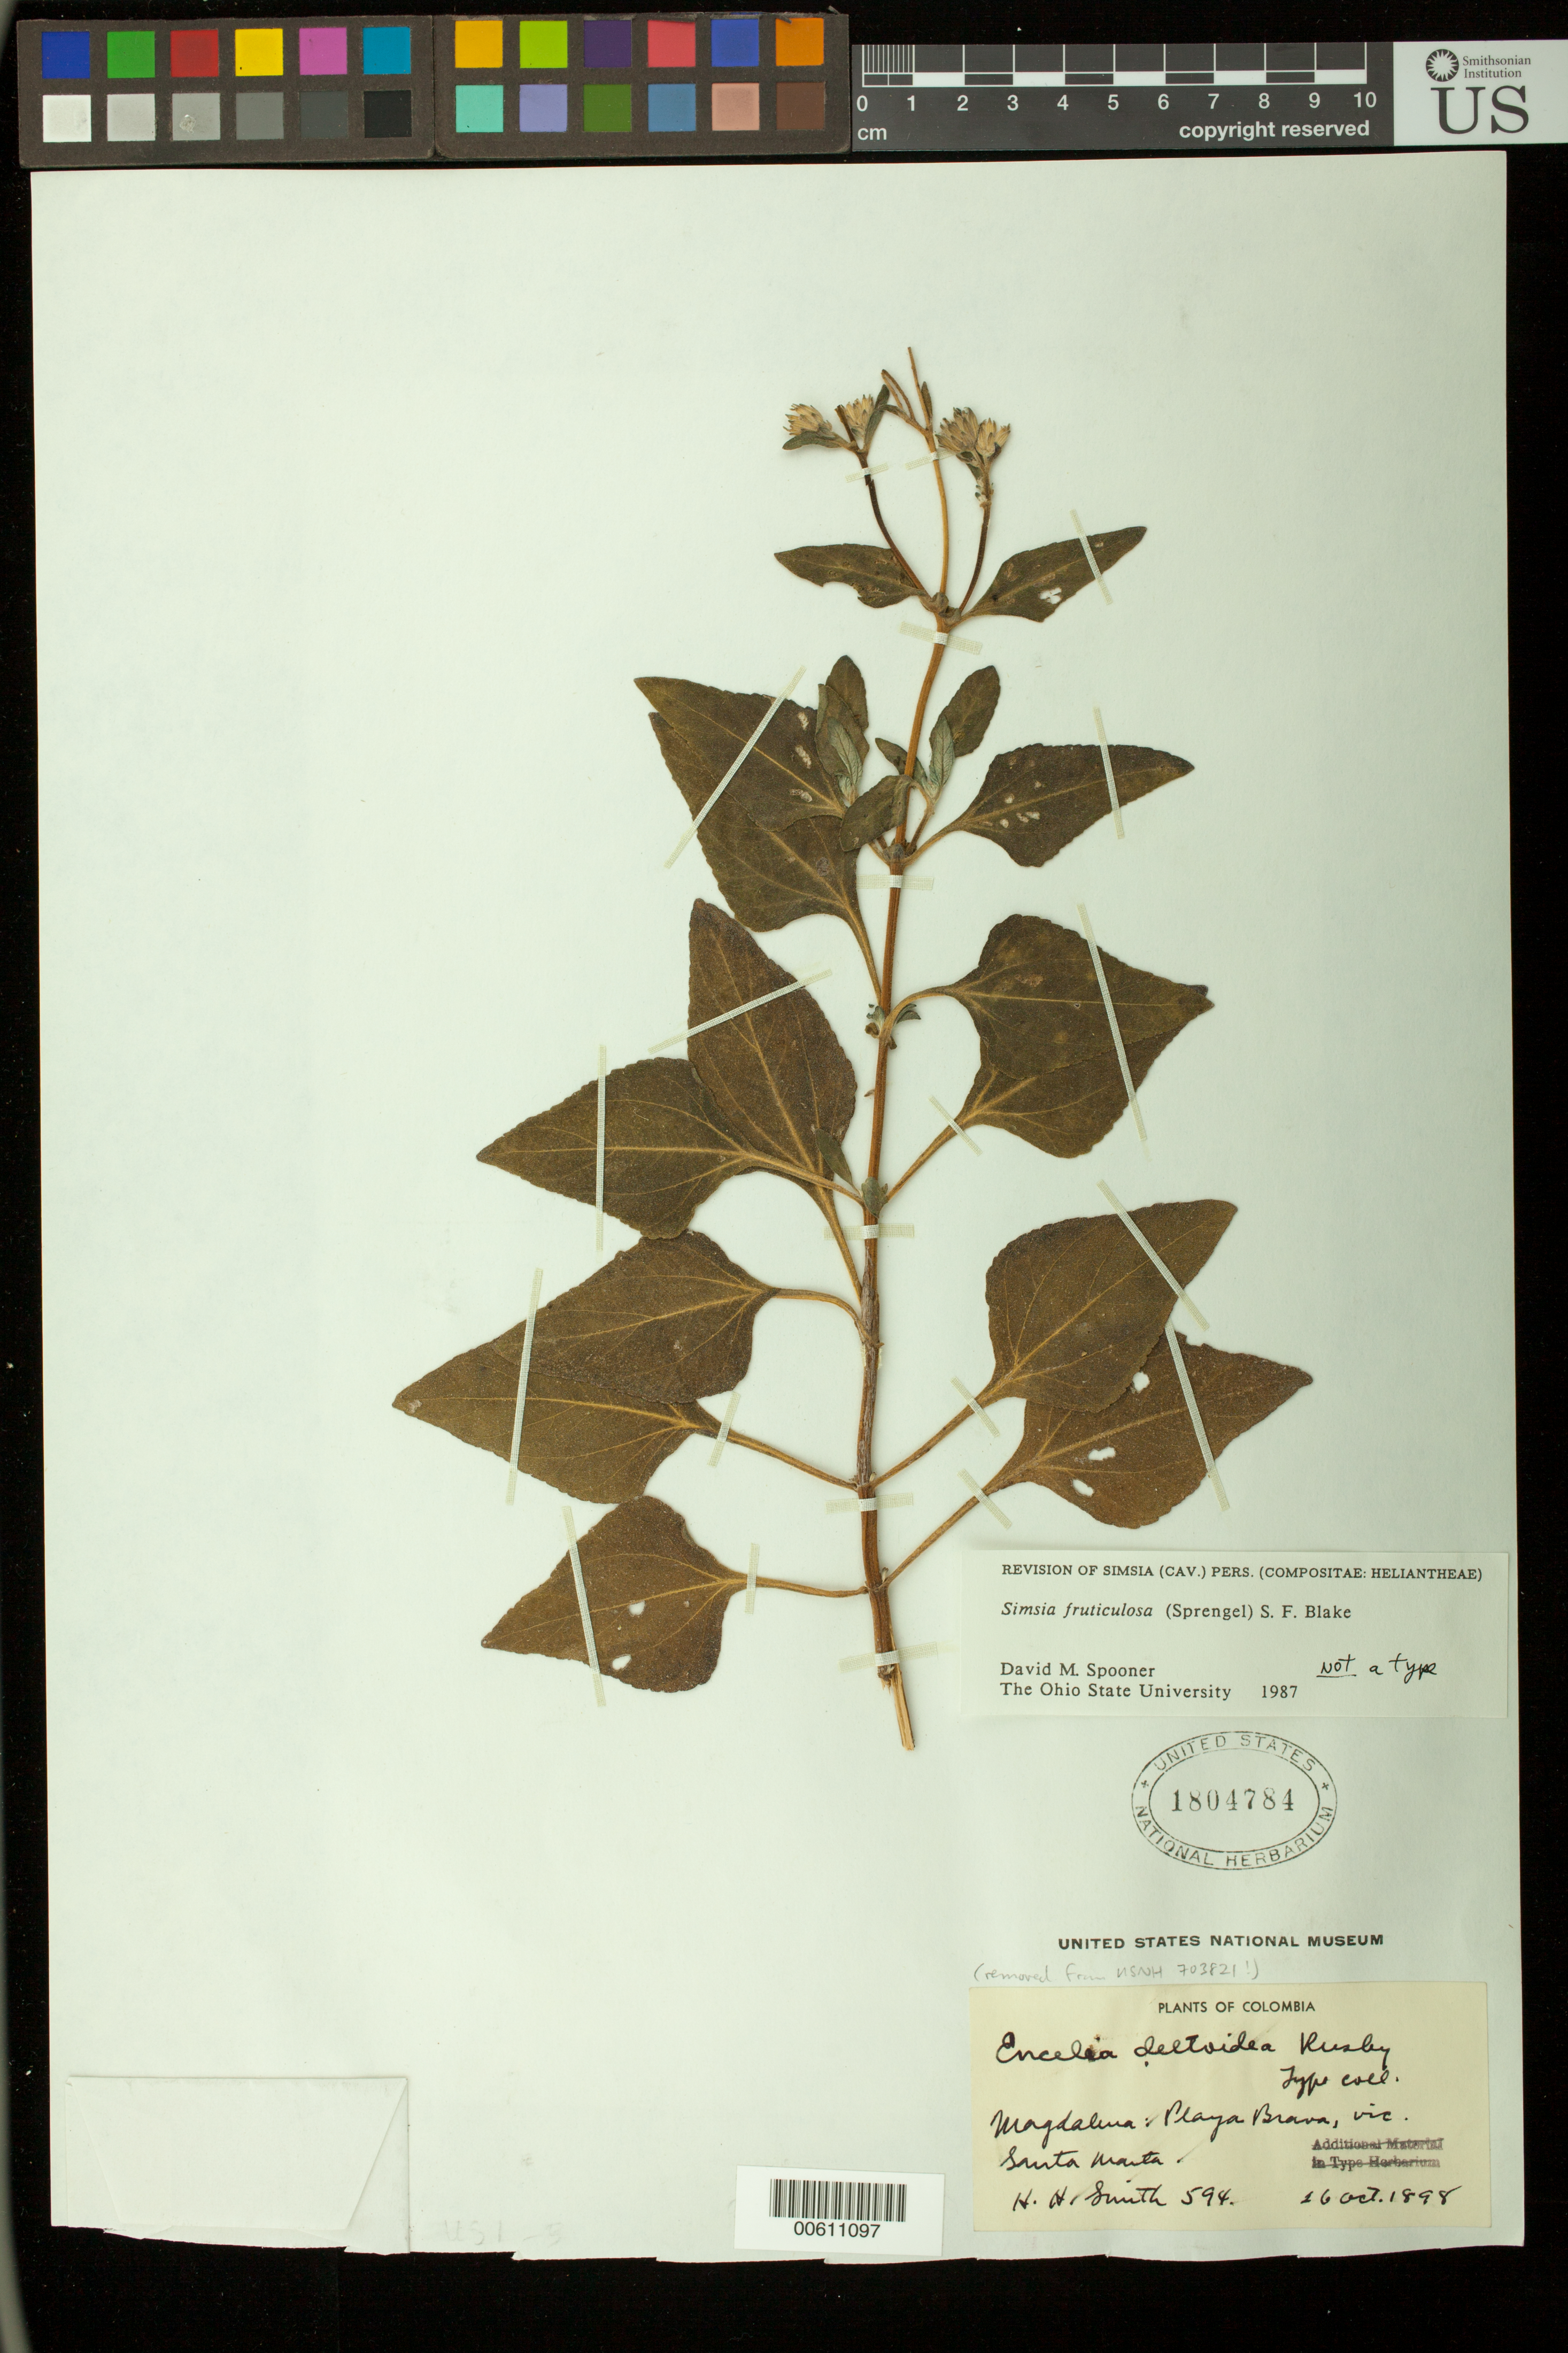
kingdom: Plantae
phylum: Tracheophyta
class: Magnoliopsida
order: Asterales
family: Asteraceae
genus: Encelia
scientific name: Encelia deltoidea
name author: Rusby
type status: Type Collection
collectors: Herbert H. Smith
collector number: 594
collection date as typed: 1898-1899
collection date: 1898/1899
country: Colombia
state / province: Magdalena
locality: Santa Marta. [Added to secondary label, probably taken from protologue: "Magdalena: Playa Brava, vic. Santa Marta, 16 Oct. 1898"]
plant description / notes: Protologue cites no collection year. This specimen bears same collection number as cited, but lectotype collection as designated by Spooner (1990) is Smith 594 collected in Nov. 1898. This US sheet annotated "not a type" by D.M. Spooner (1987), unclear on what basis. [This specimen was separated from USNH 703821; locality information on secondary label probably taken from protologue.]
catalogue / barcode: US 1804784